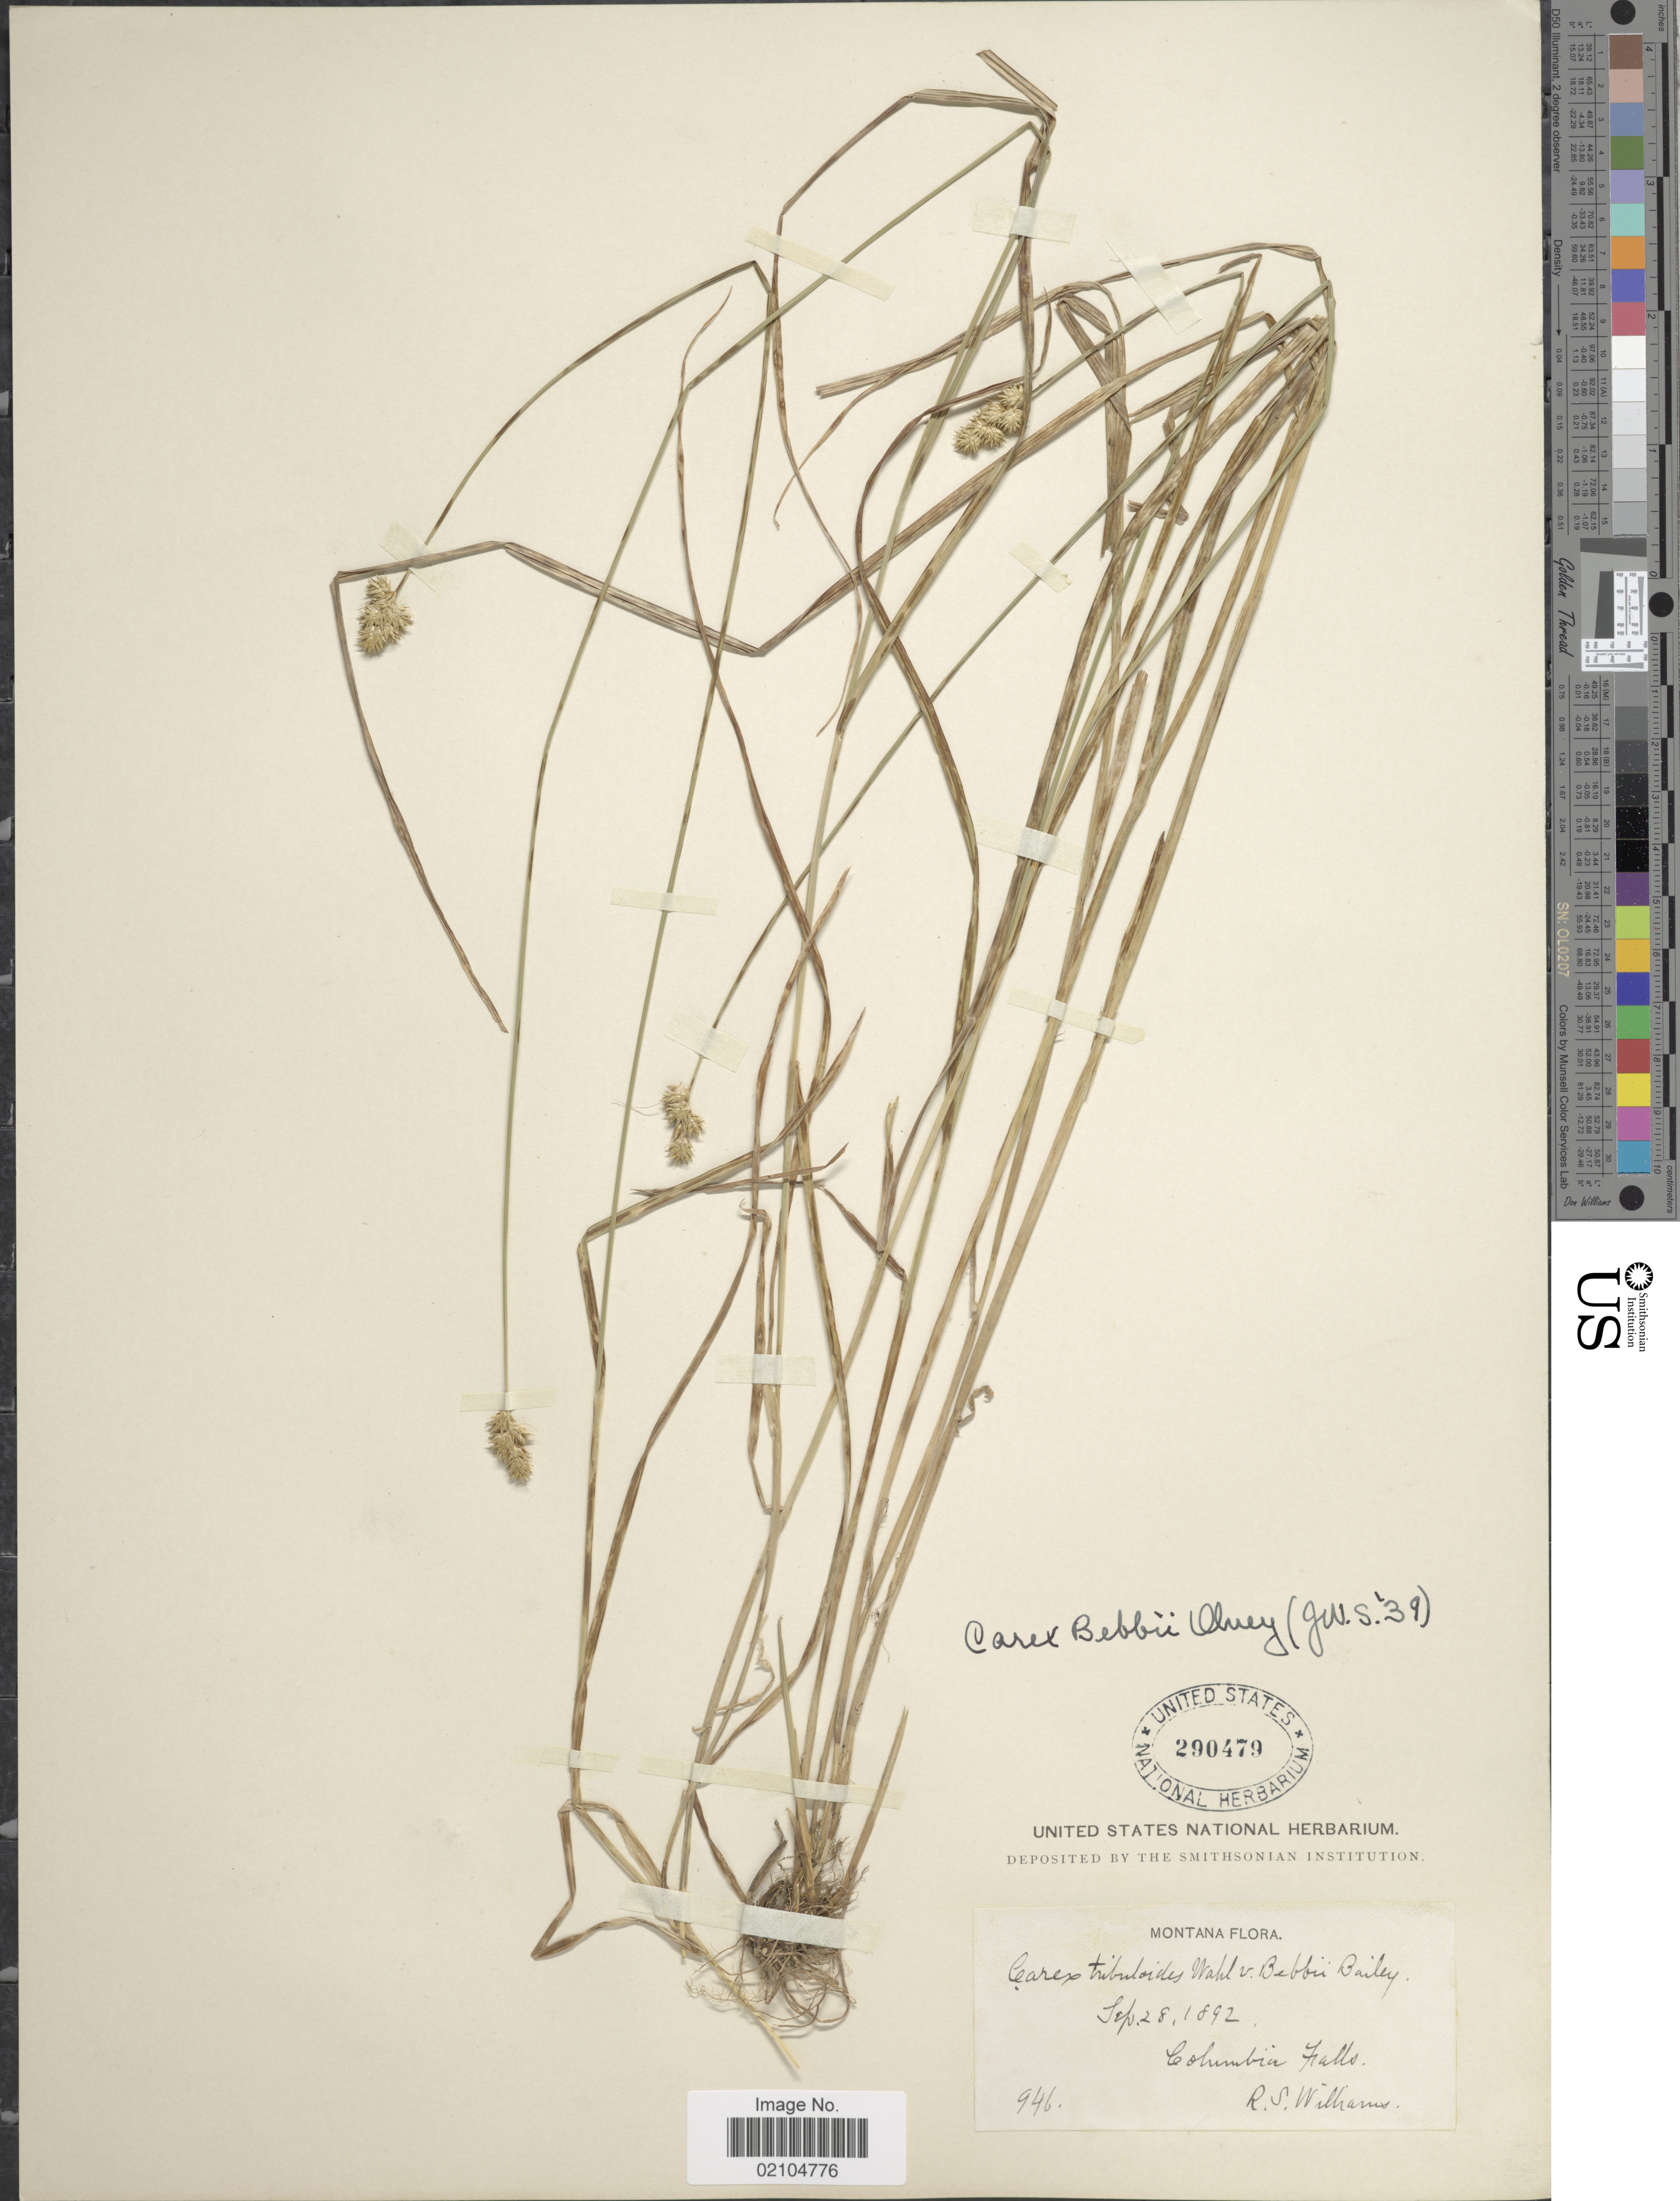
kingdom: Plantae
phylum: Tracheophyta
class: Liliopsida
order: Poales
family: Cyperaceae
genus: Carex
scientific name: Carex bebbii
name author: (L.H. Bailey) Olney ex Fernald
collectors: R. S. Williams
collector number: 946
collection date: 1892-09-28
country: United States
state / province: Montana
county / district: Flathead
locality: Columbia Falls.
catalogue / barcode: US 290479